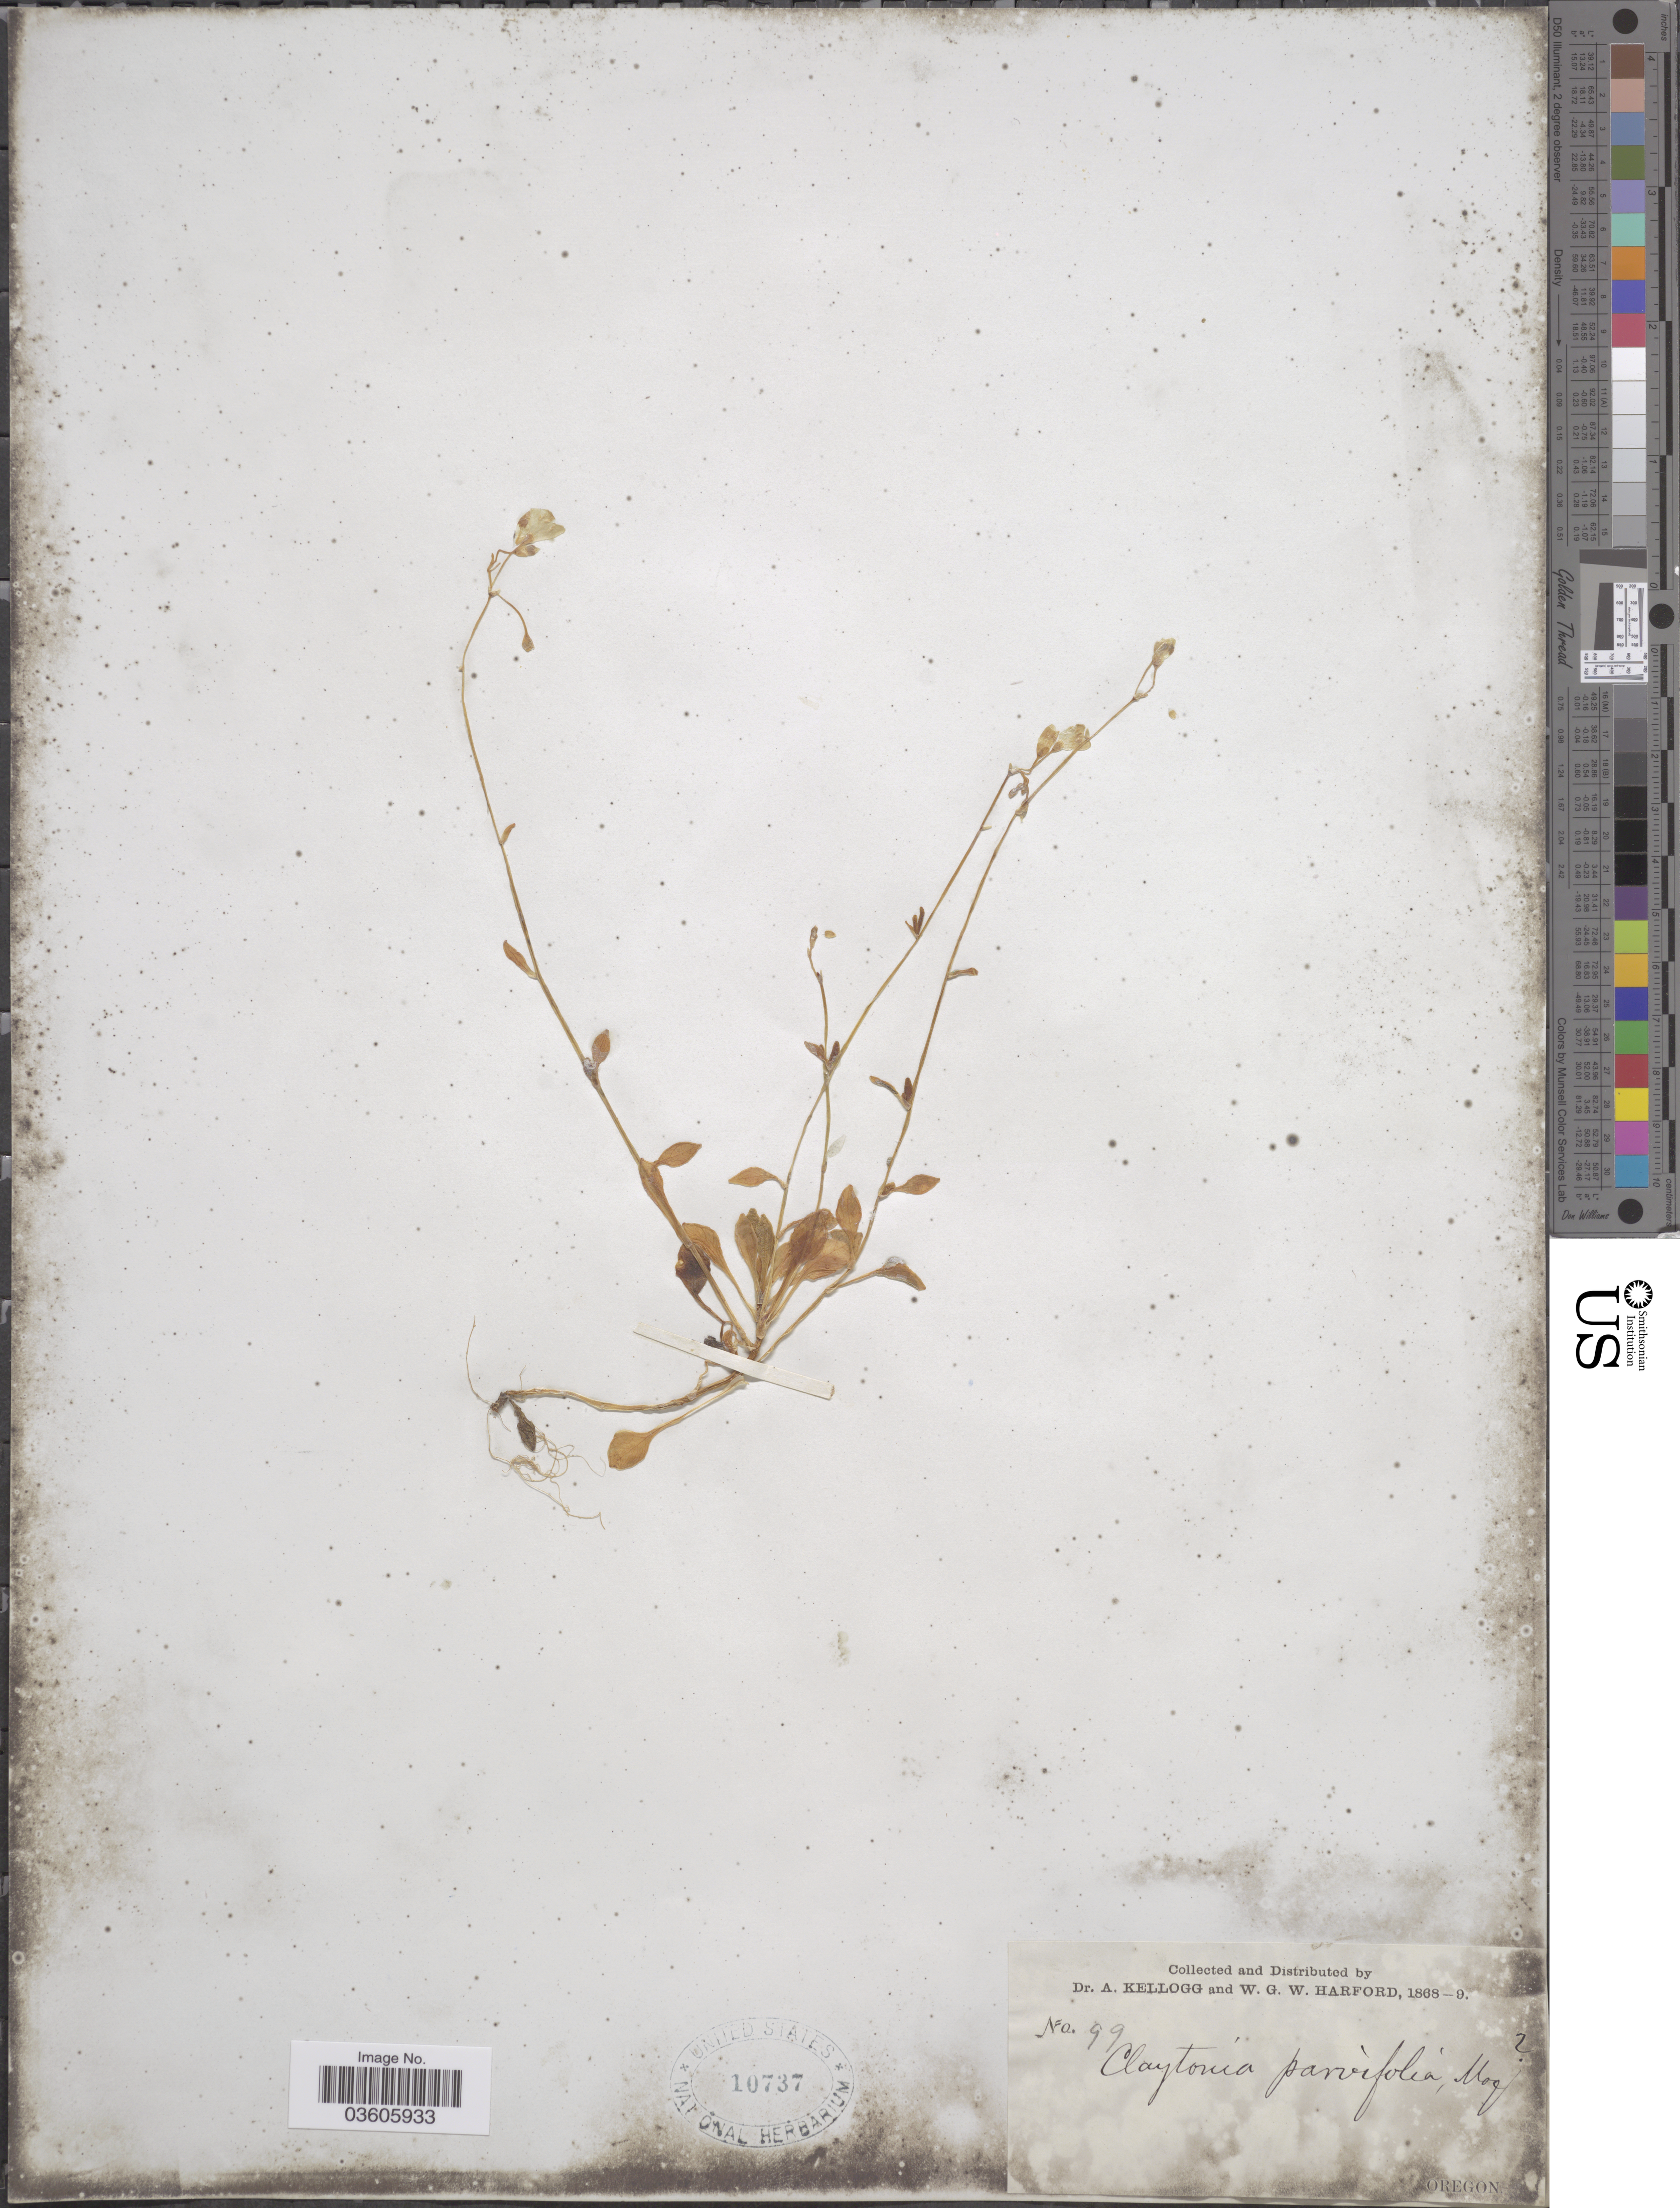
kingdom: Plantae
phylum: Tracheophyta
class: Magnoliopsida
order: Caryophyllales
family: Montiaceae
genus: Montia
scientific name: Montia parvifolia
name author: (Moc. ex DC.) Greene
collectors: A. Kellog & W. G. W. Harford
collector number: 99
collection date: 1868/1869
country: United States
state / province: Oregon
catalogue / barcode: US 10737